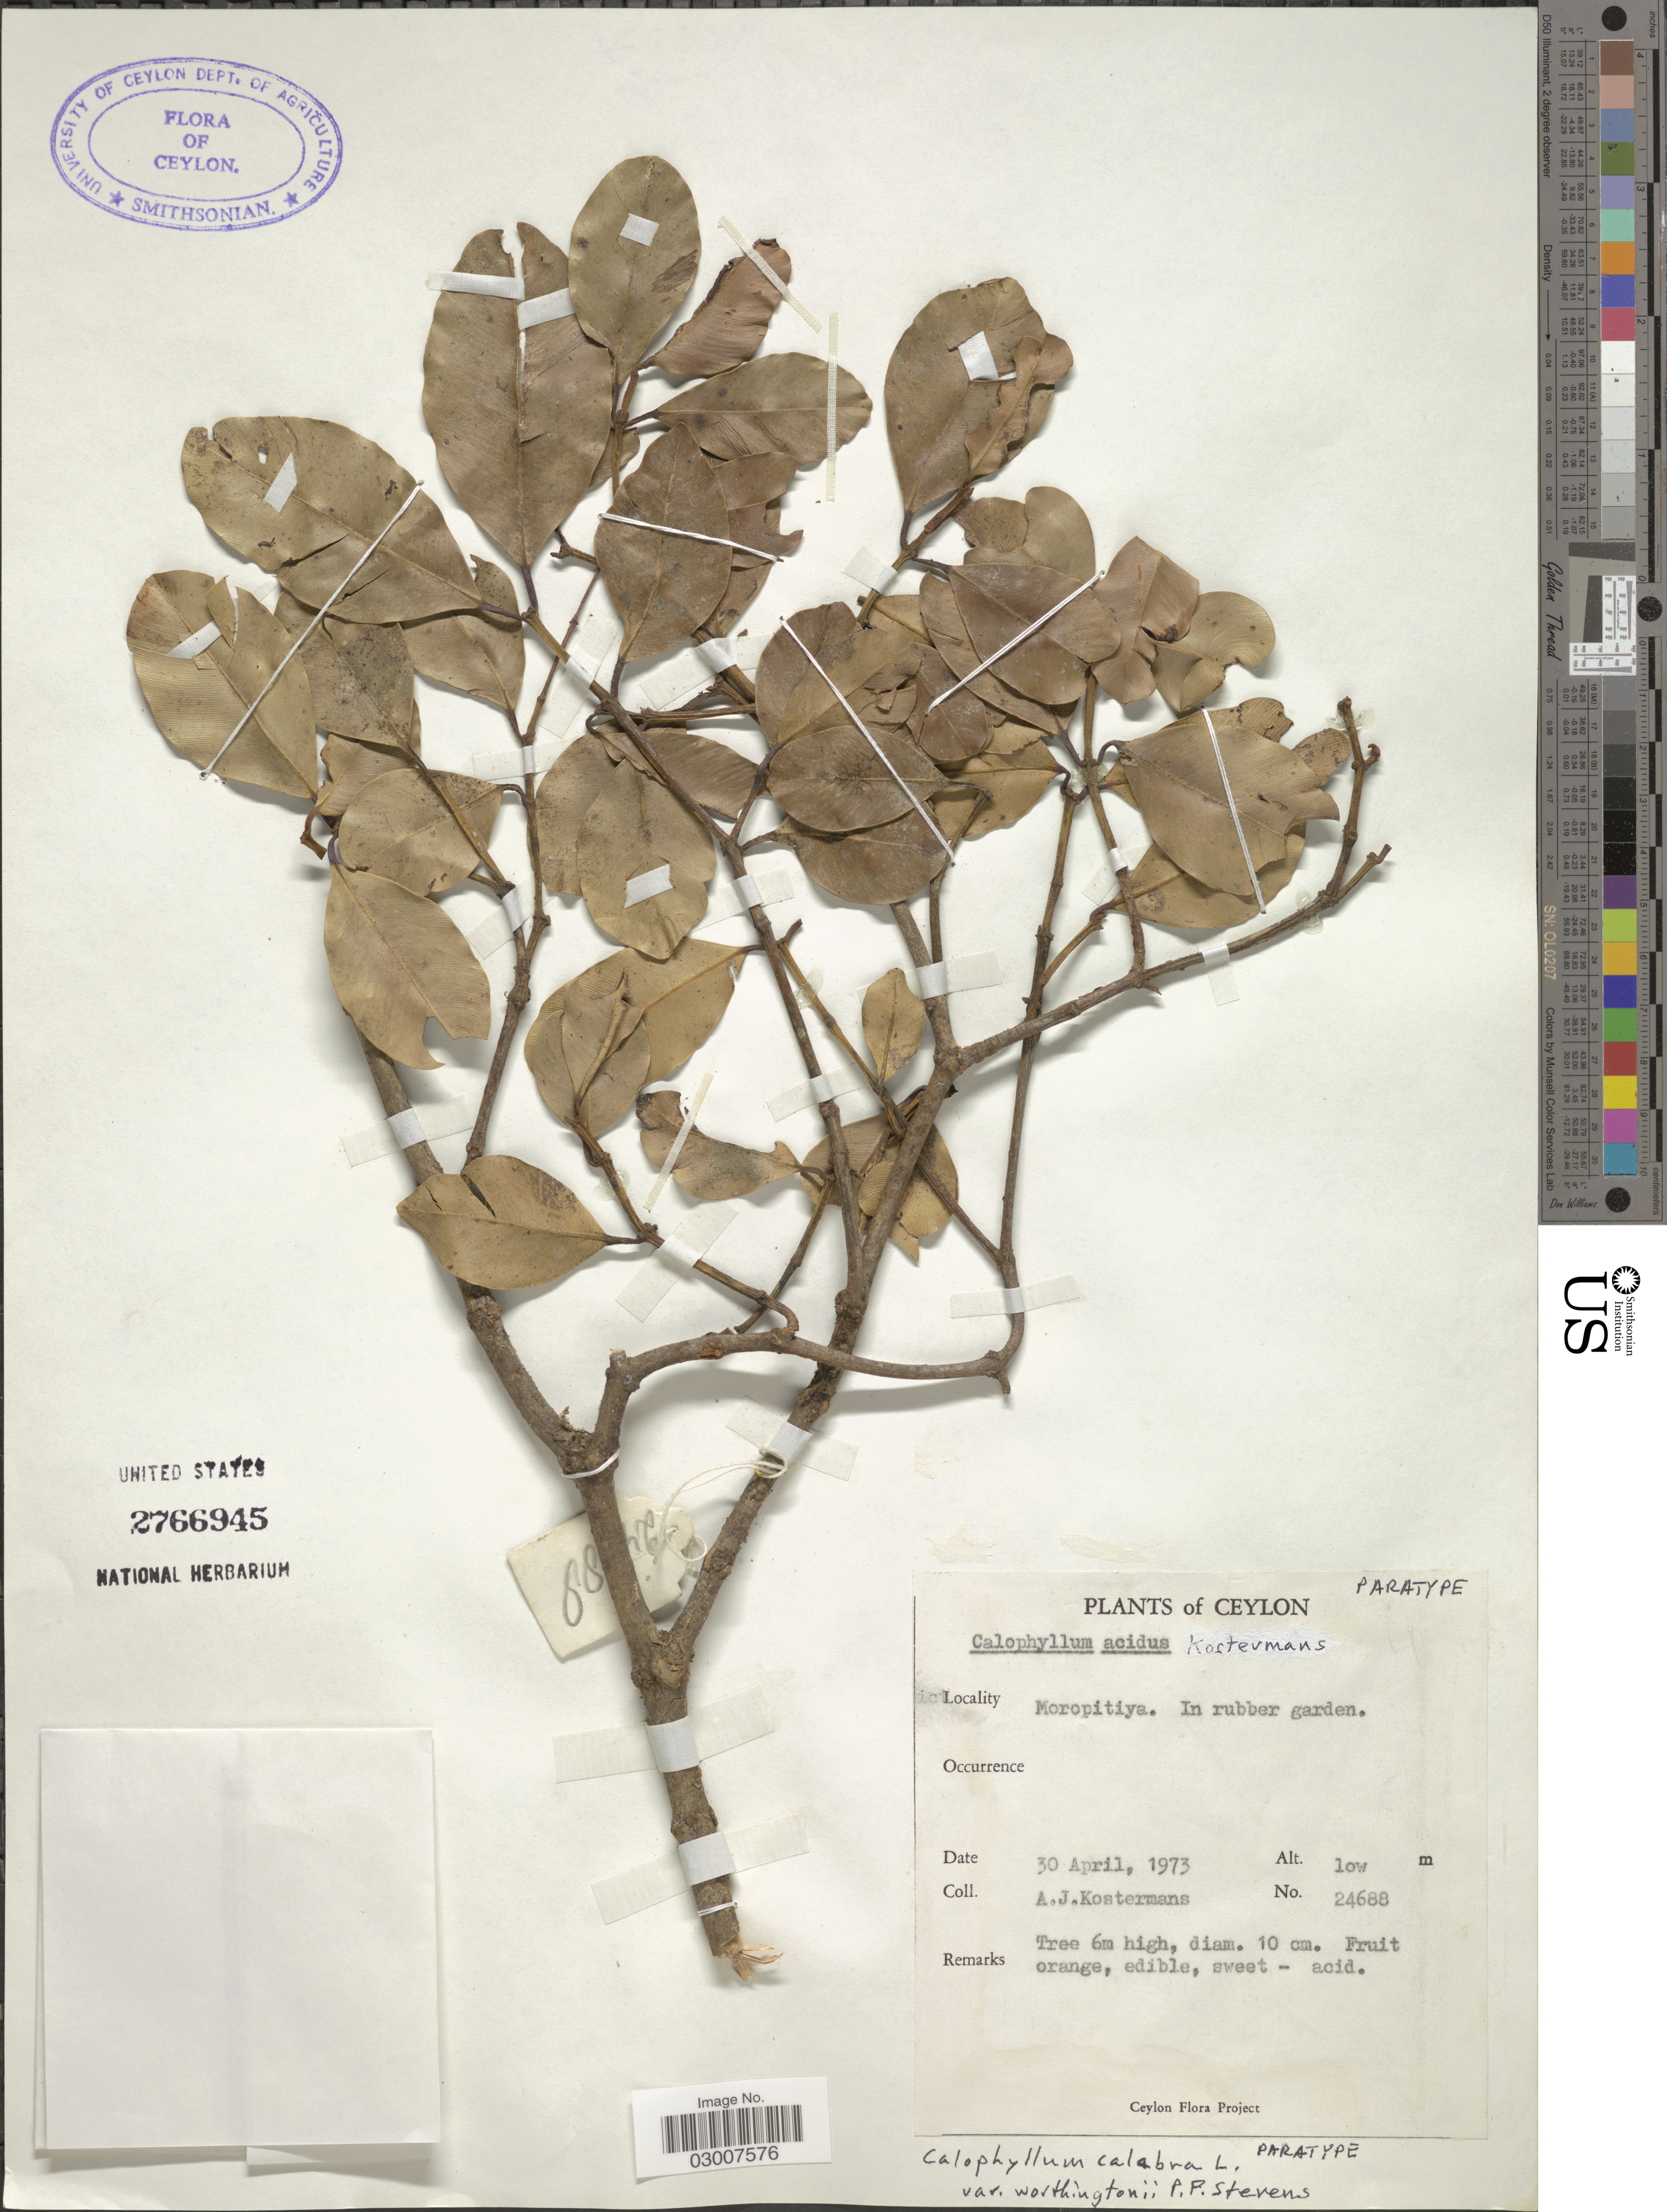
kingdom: Plantae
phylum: Tracheophyta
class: Magnoliopsida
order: Malpighiales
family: Calophyllaceae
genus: Calophyllum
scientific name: Calophyllum acidus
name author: Kosterm.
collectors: A. Kostermanns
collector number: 24688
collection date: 1973-04-30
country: Sri Lanka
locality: Moropitiya. In rubber garden. Ceylon.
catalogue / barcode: US 2766945